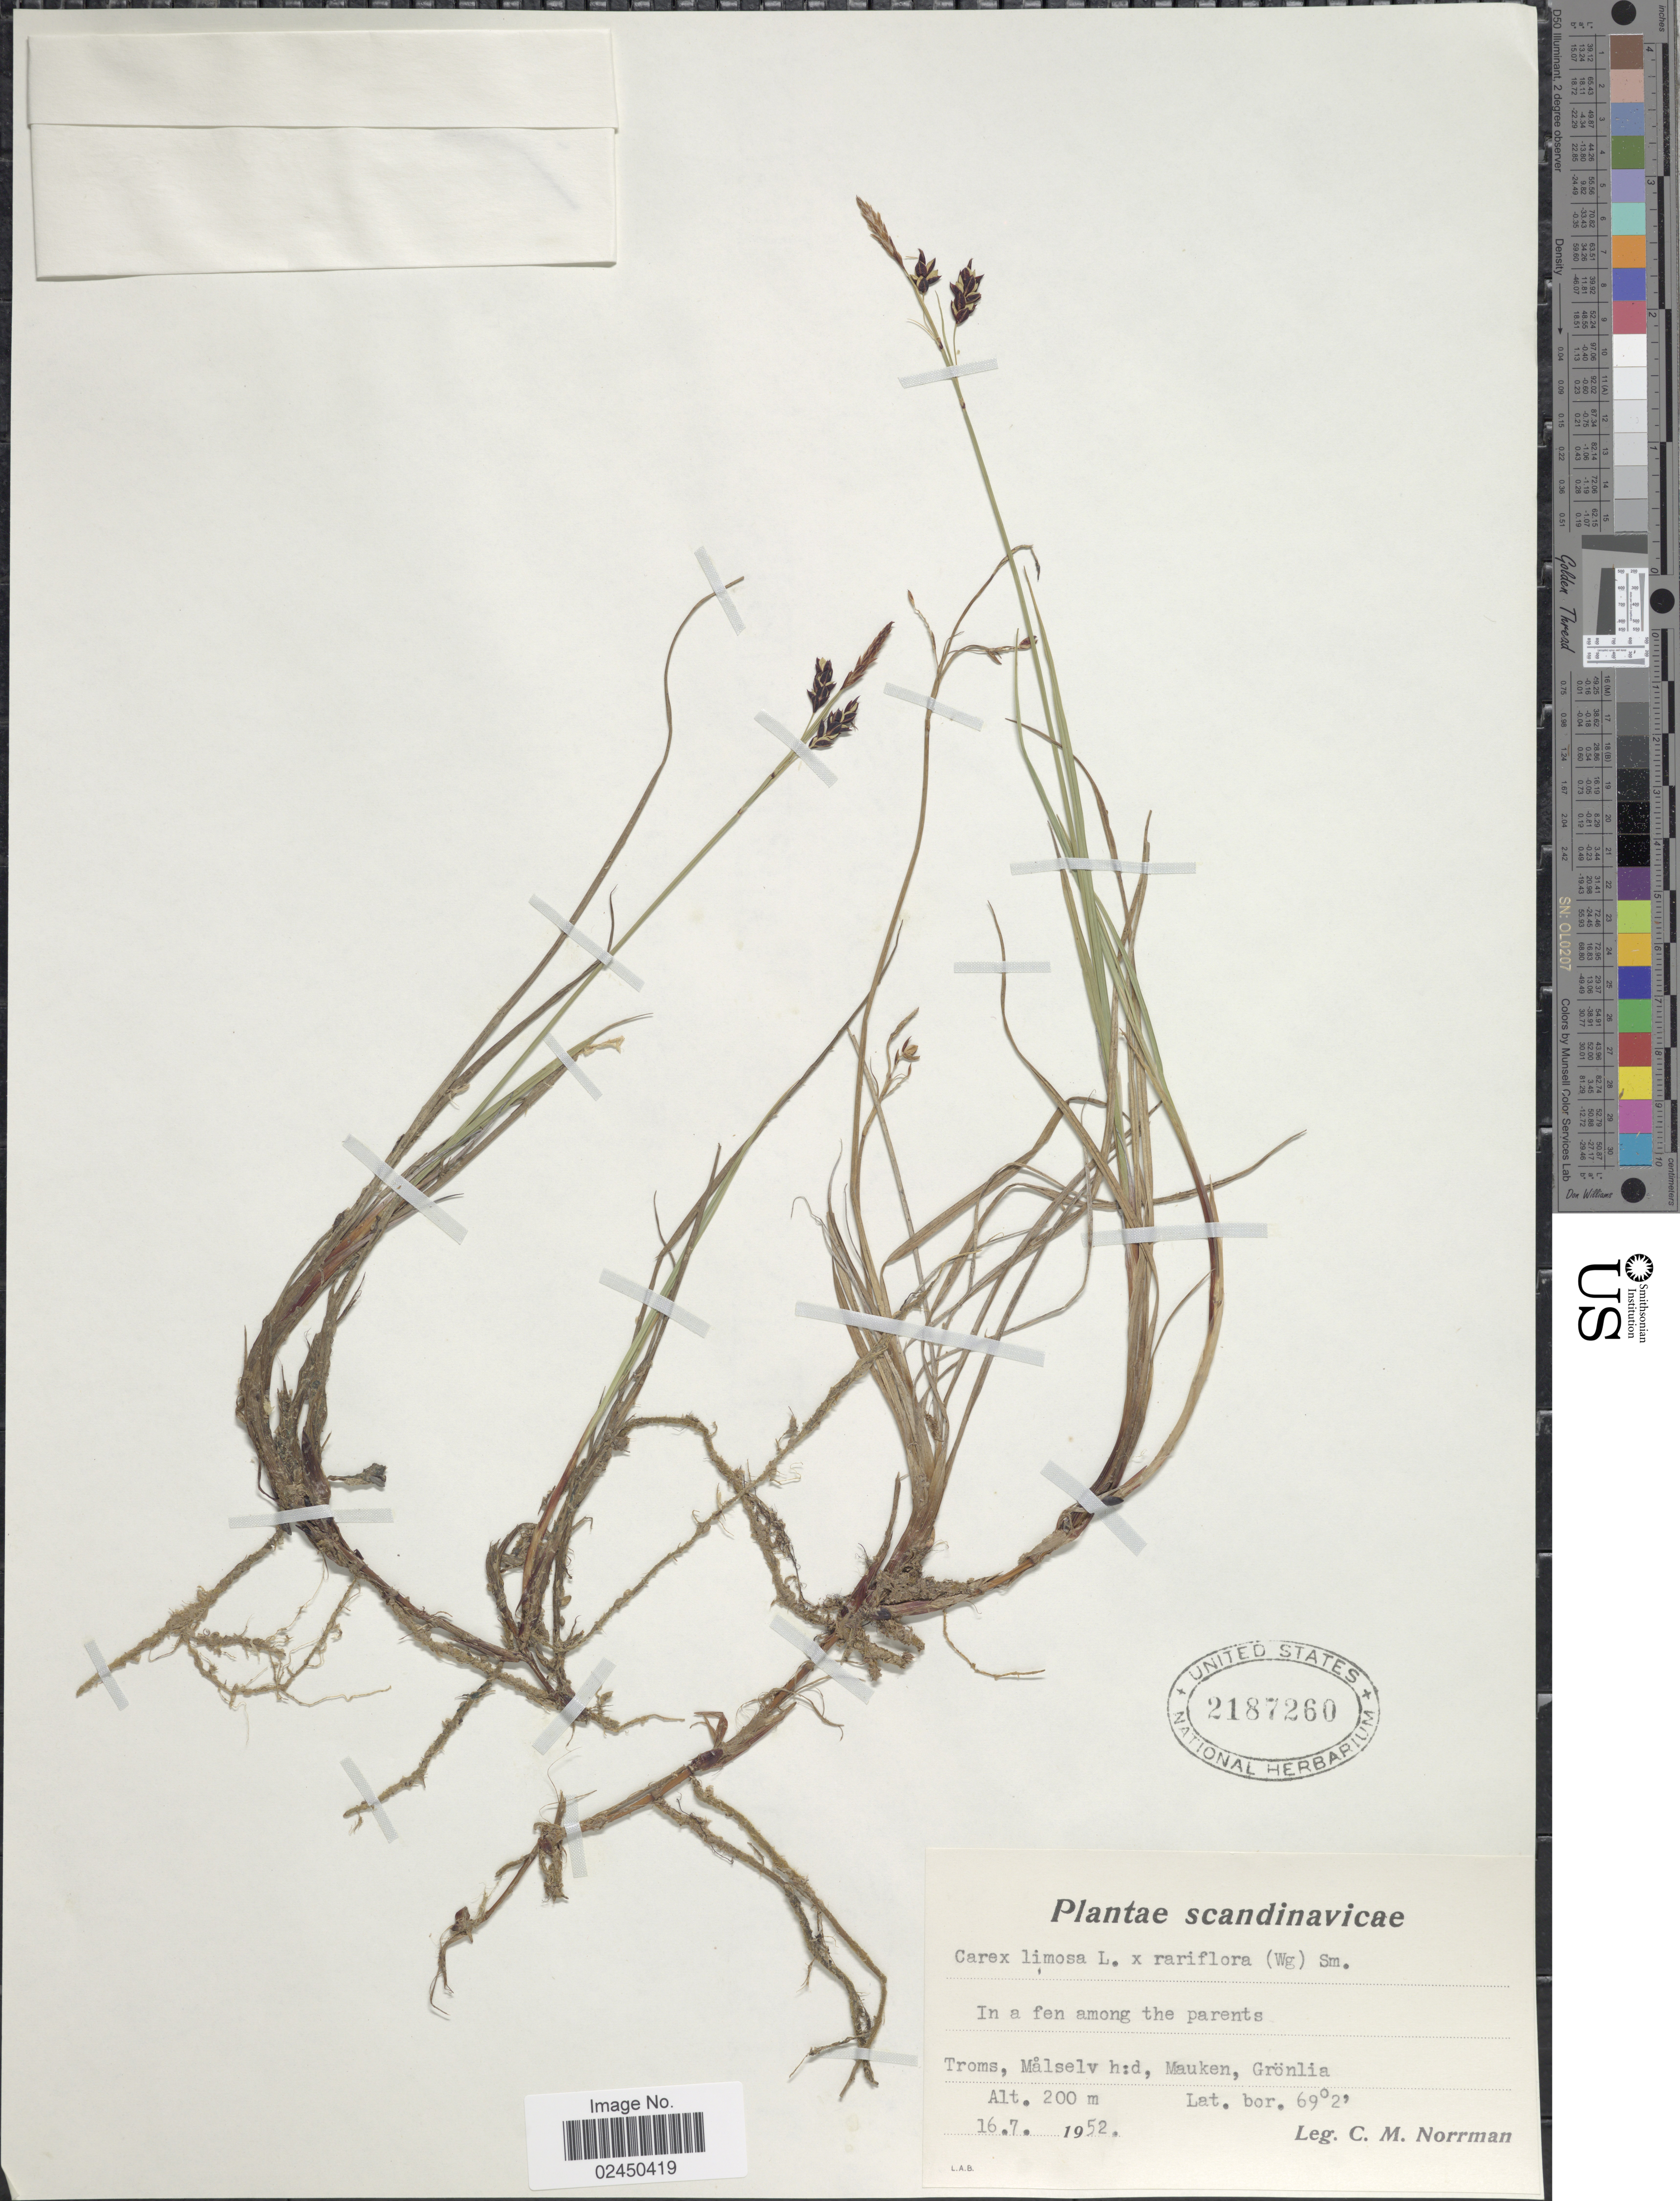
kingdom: Plantae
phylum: Tracheophyta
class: Liliopsida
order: Poales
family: Cyperaceae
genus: Carex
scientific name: Carex limosa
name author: L.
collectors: C. Norrman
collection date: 1952-07-16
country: Norway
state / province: Troms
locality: Troms, Malselv h:d, Mauken, Gronlia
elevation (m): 200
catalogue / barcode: US 2187260